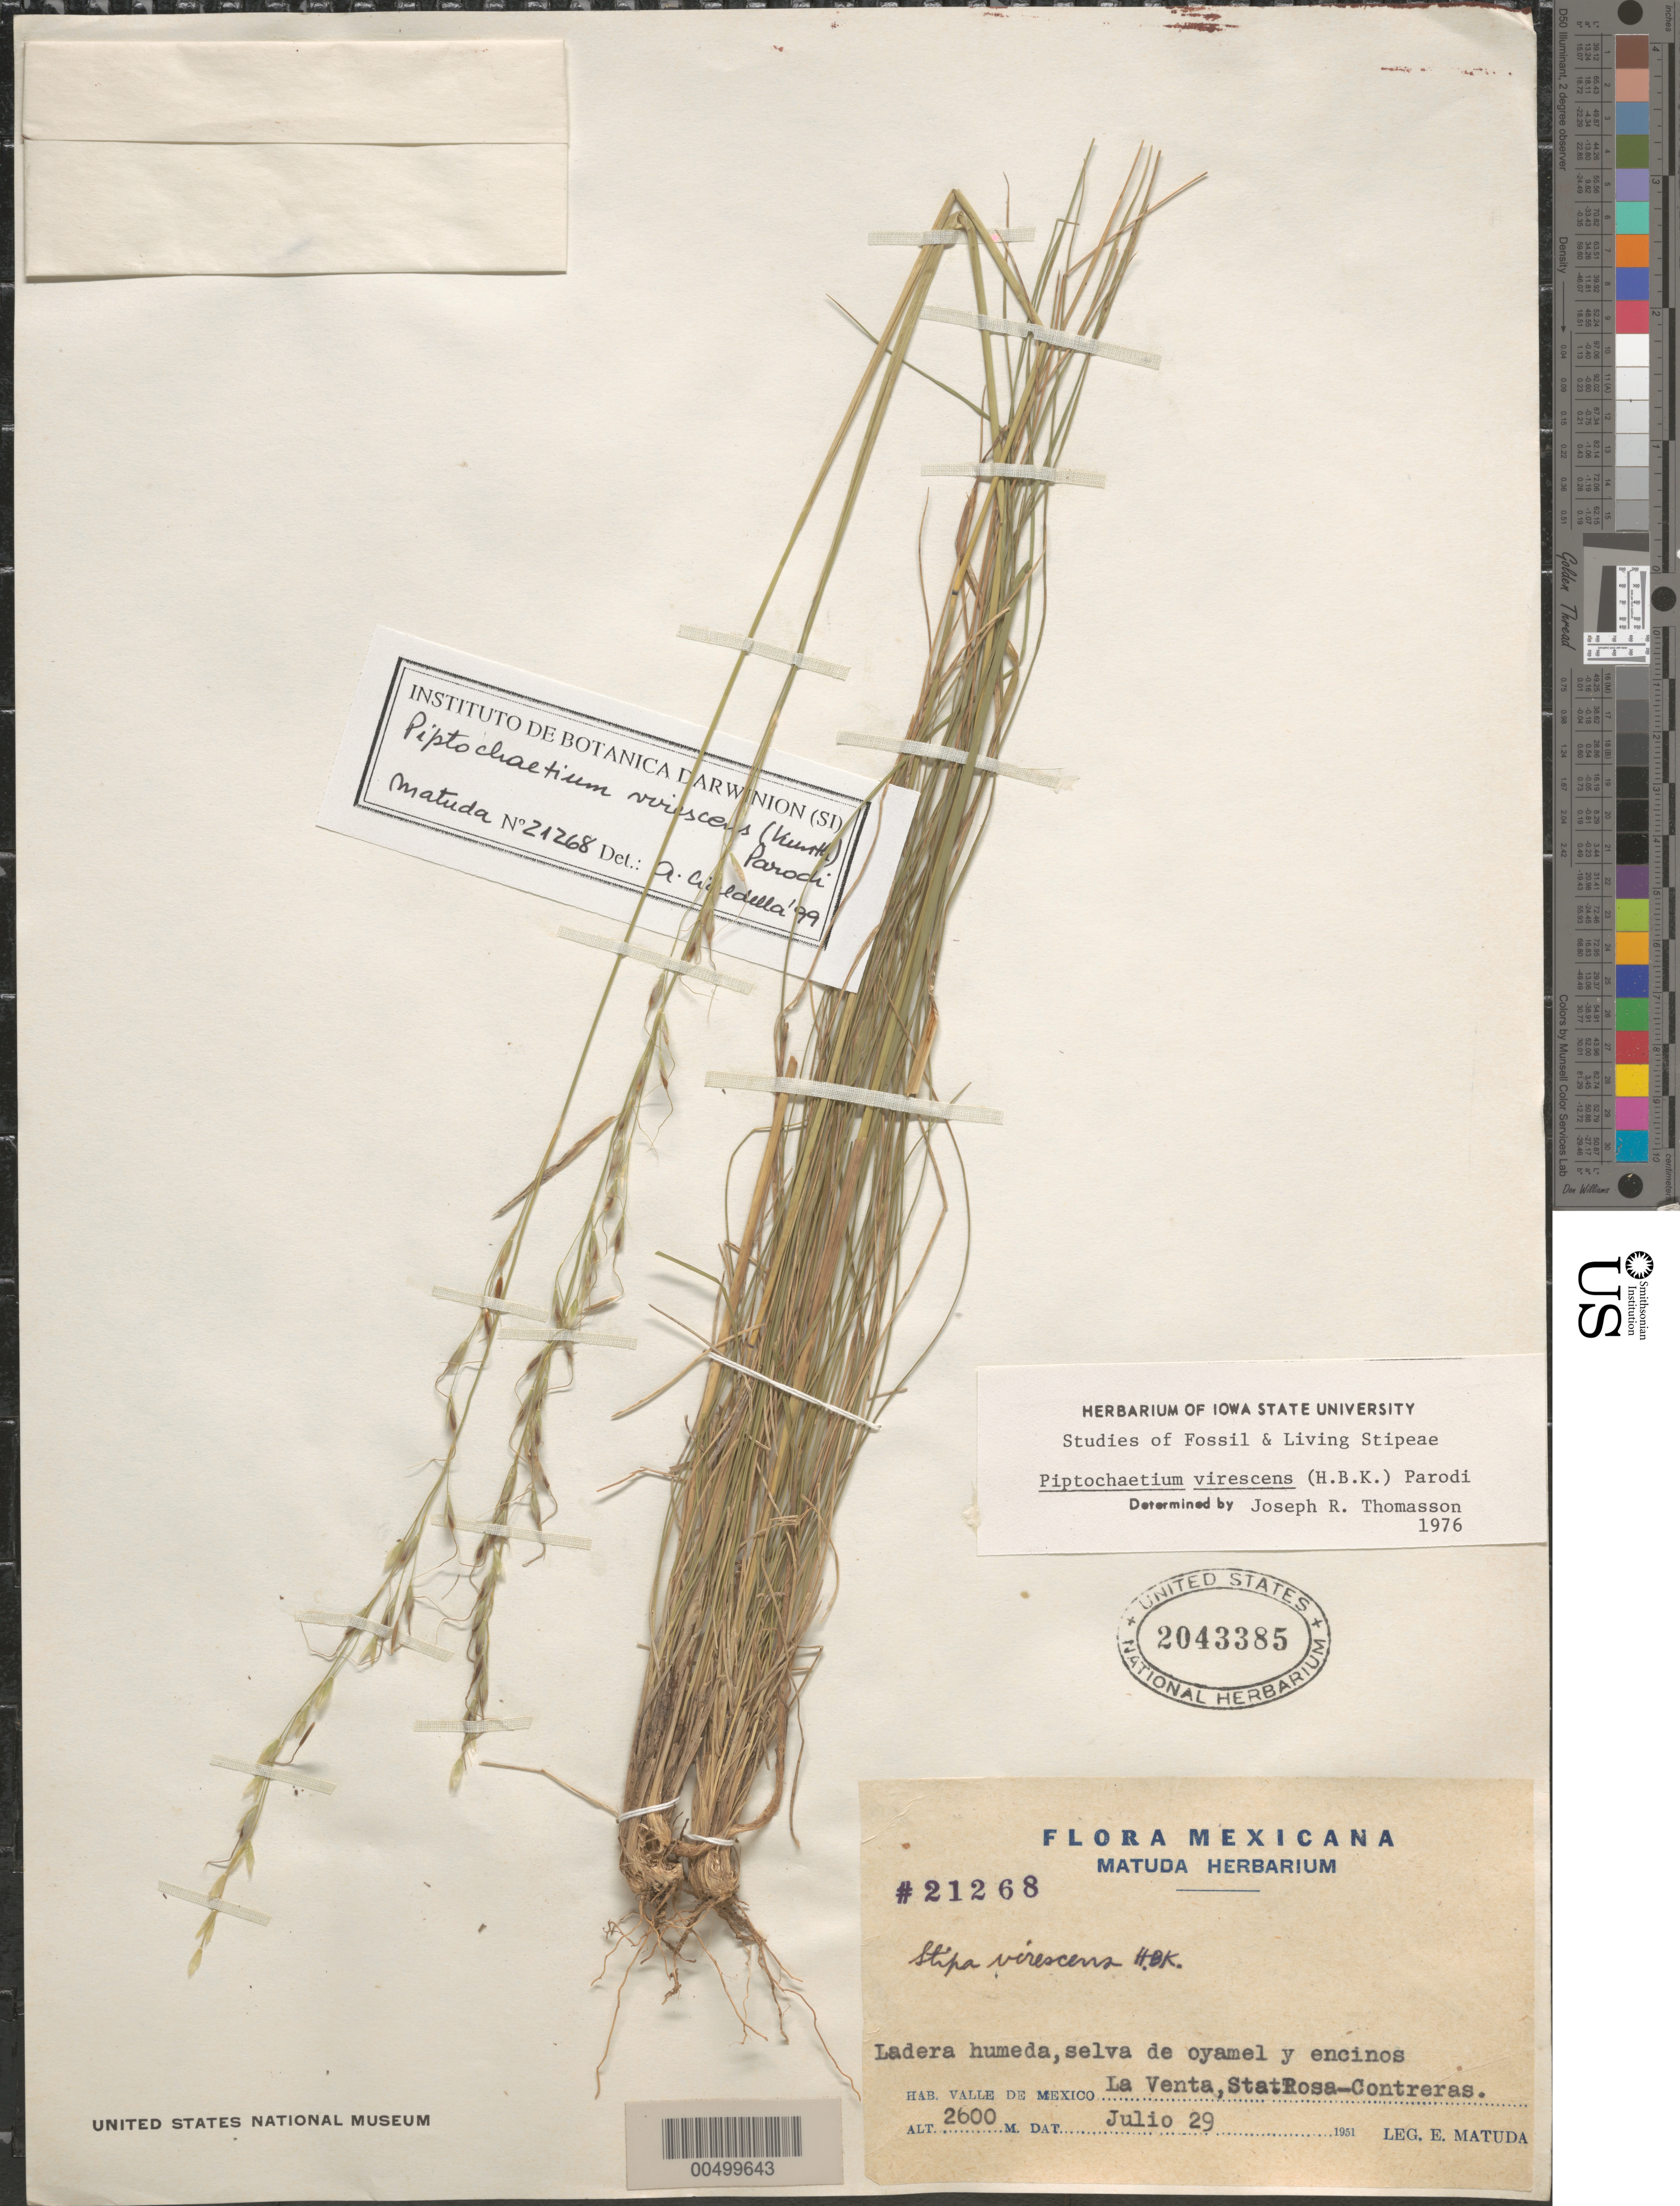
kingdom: Plantae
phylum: Tracheophyta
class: Liliopsida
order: Poales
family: Poaceae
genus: Piptochaetium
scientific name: Piptochaetium virescens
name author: (Kunth) Parodi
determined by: Thomasson, J. R.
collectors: E. Matuda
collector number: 21268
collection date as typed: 29 Jul 1951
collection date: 1951-07-29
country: Mexico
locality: Valle de Mexico, La Venta, Sta. Rosa-Contreras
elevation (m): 2600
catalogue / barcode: US 2043385